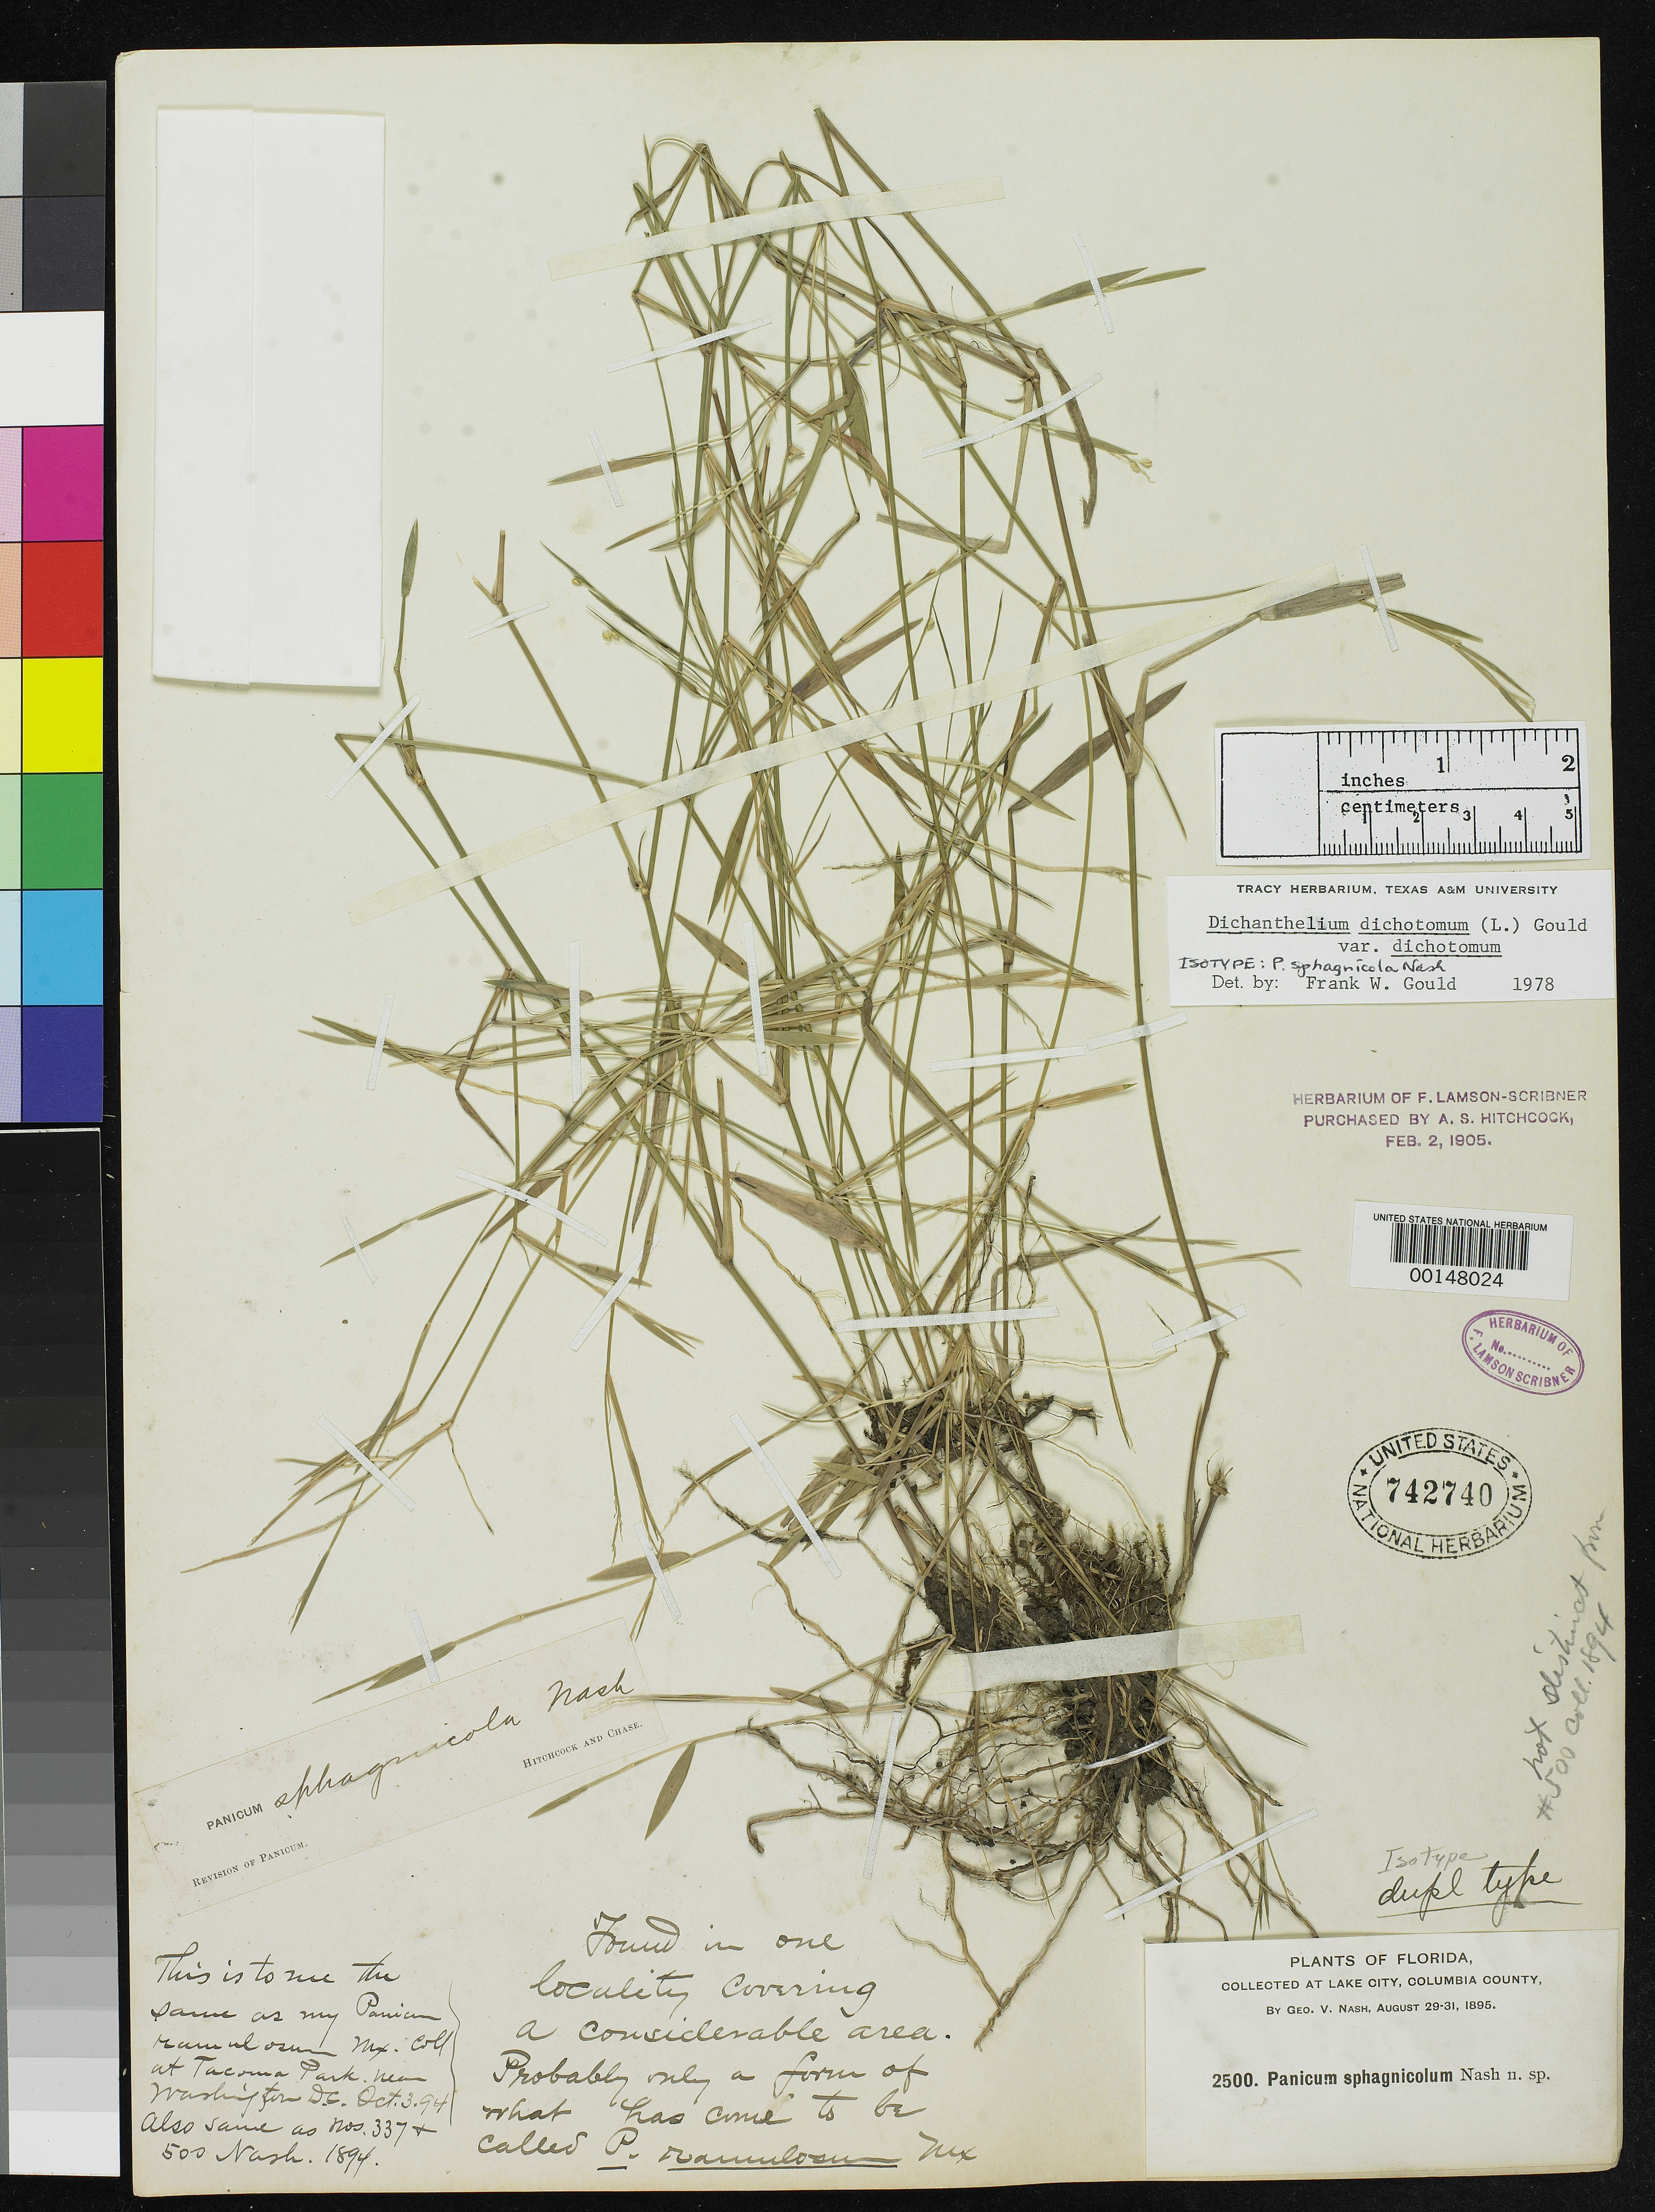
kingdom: Plantae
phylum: Tracheophyta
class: Liliopsida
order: Poales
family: Poaceae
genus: Panicum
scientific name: Panicum sphagnicola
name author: Nash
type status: Isotype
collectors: G. V. Nash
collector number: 2500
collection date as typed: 29 Aug 1895 to 31 Aug 1895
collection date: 1895-08-29/1895-08-31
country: United States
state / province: Florida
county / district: Columbia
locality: Lake City.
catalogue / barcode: US 742740